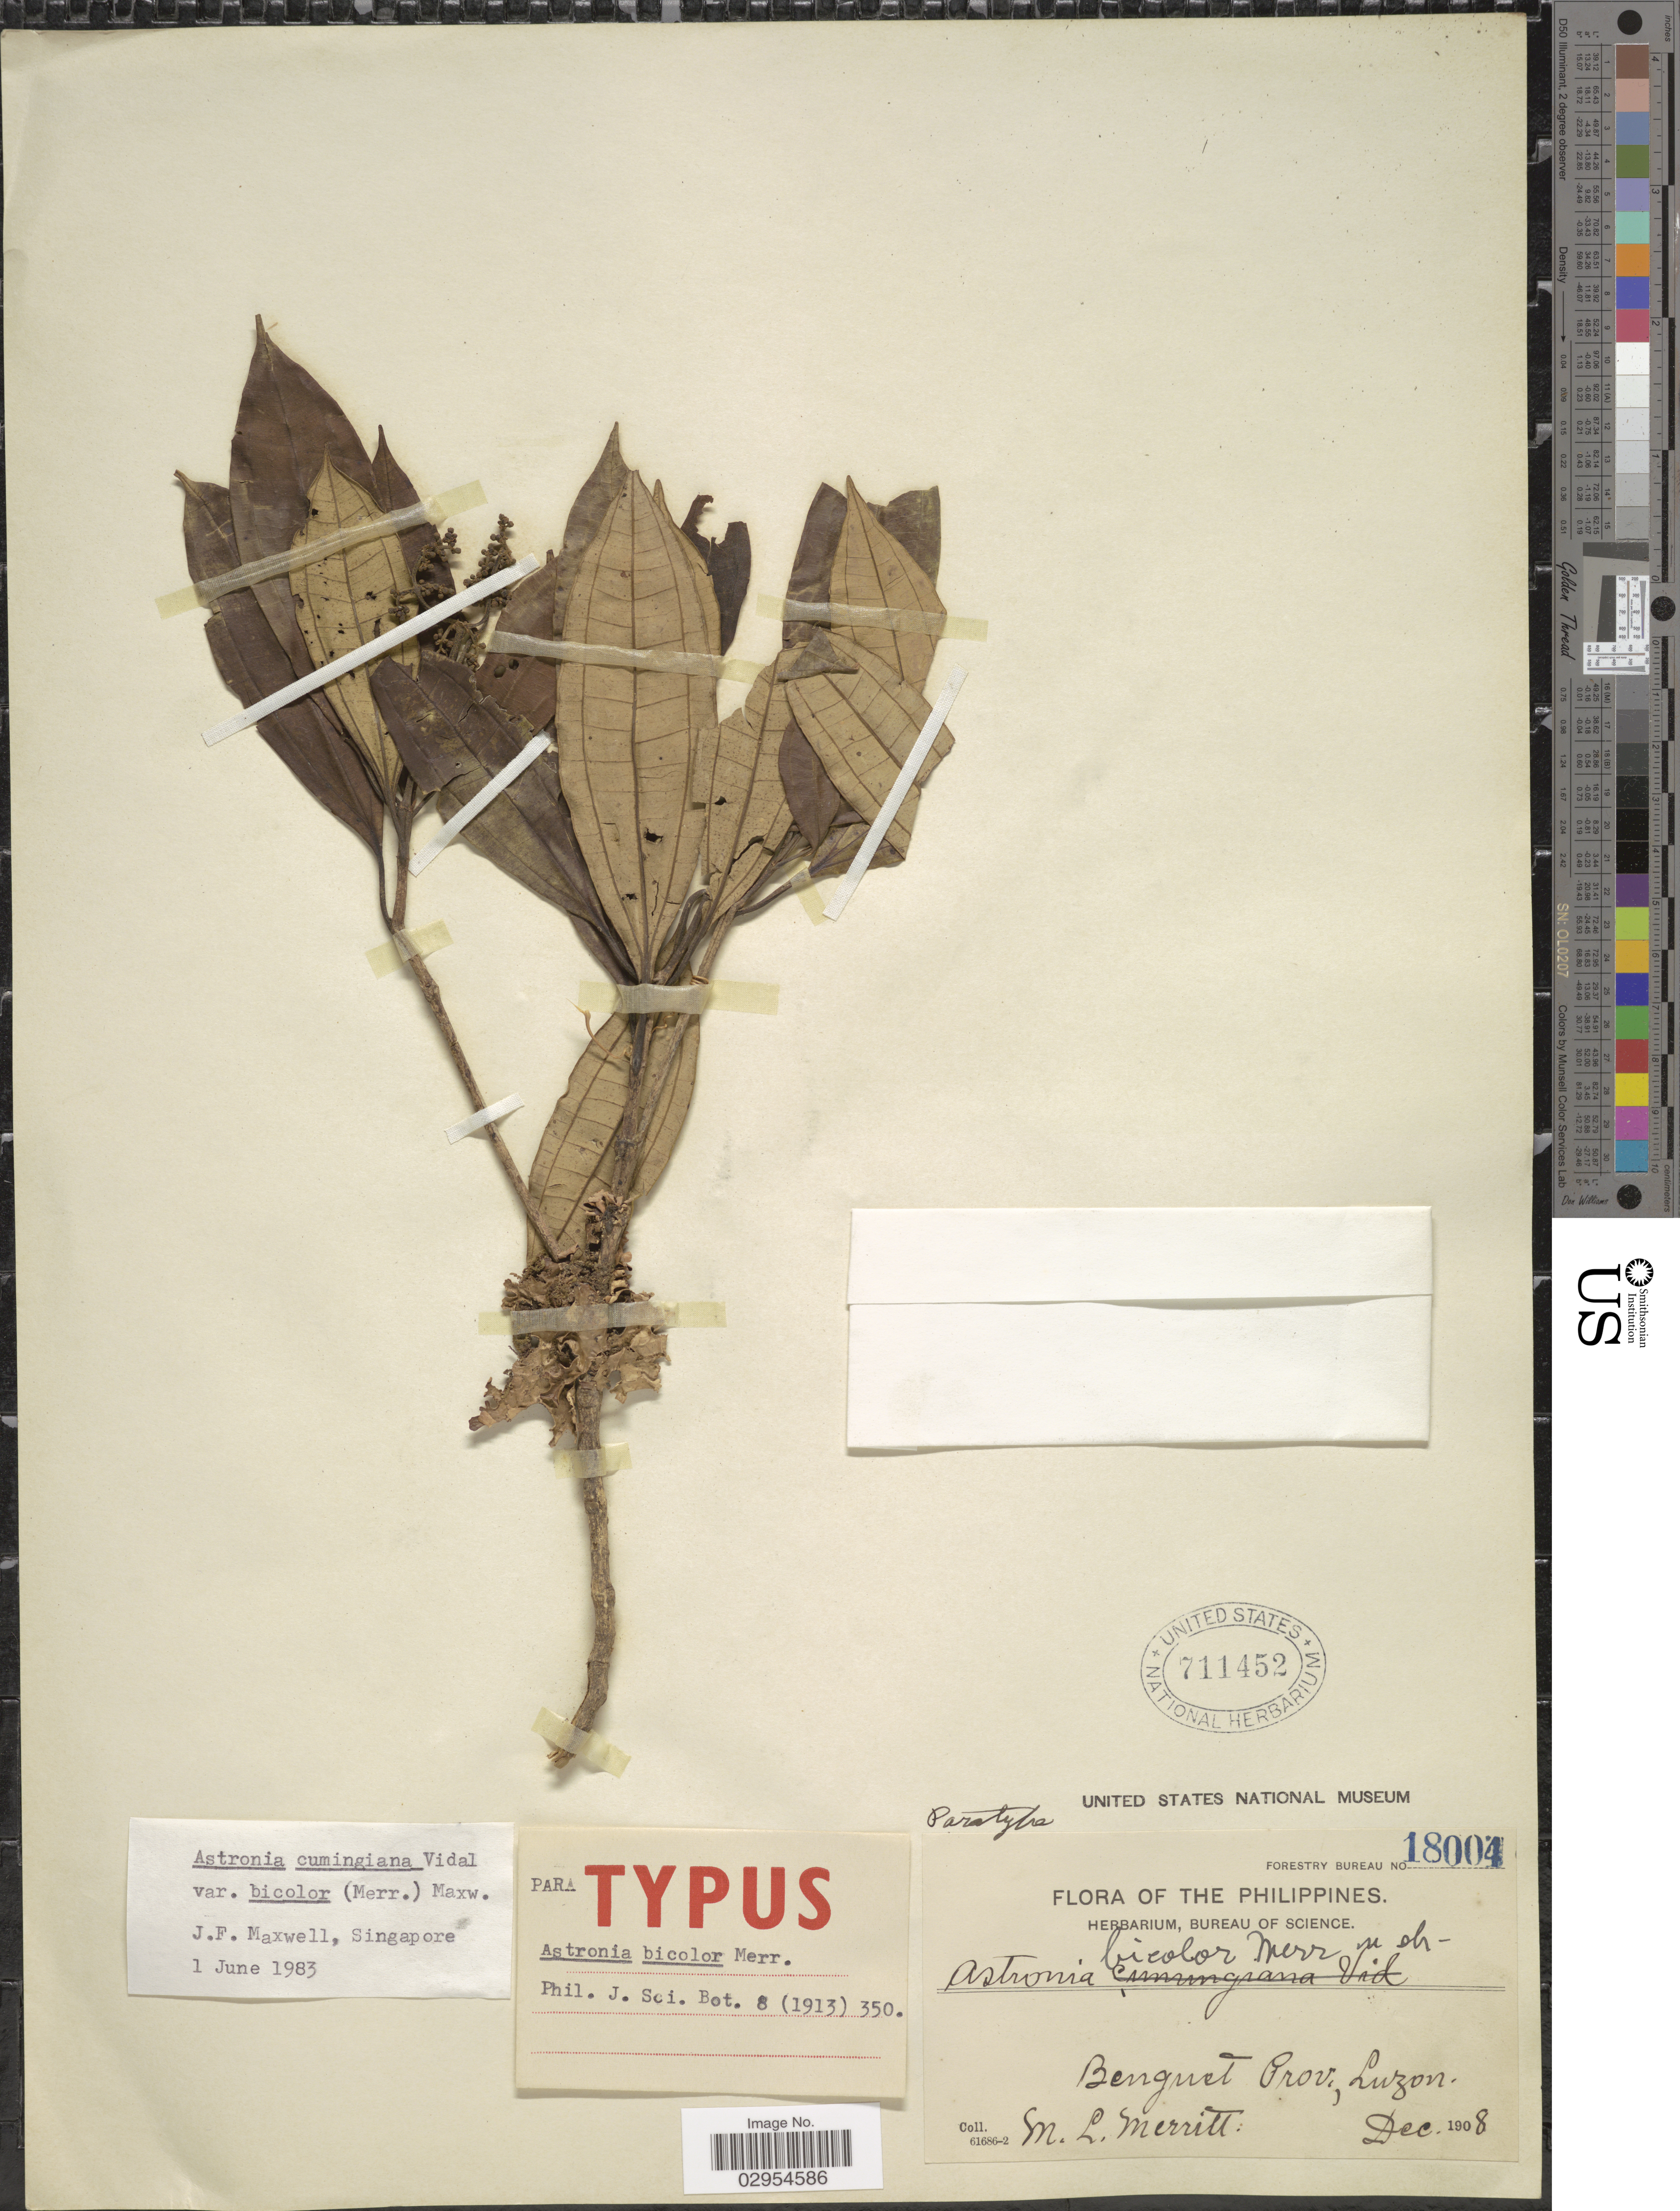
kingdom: Plantae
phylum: Tracheophyta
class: Magnoliopsida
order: Myrtales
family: Melastomataceae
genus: Astronia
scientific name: Astronia cumingiana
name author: S. Vidal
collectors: M. L. Merritt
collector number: Forestry Bureau 18004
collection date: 1908-12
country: Philippines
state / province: Cordillera (Administrative Region)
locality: Benguet Prov., Luzon.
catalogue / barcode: US 711452